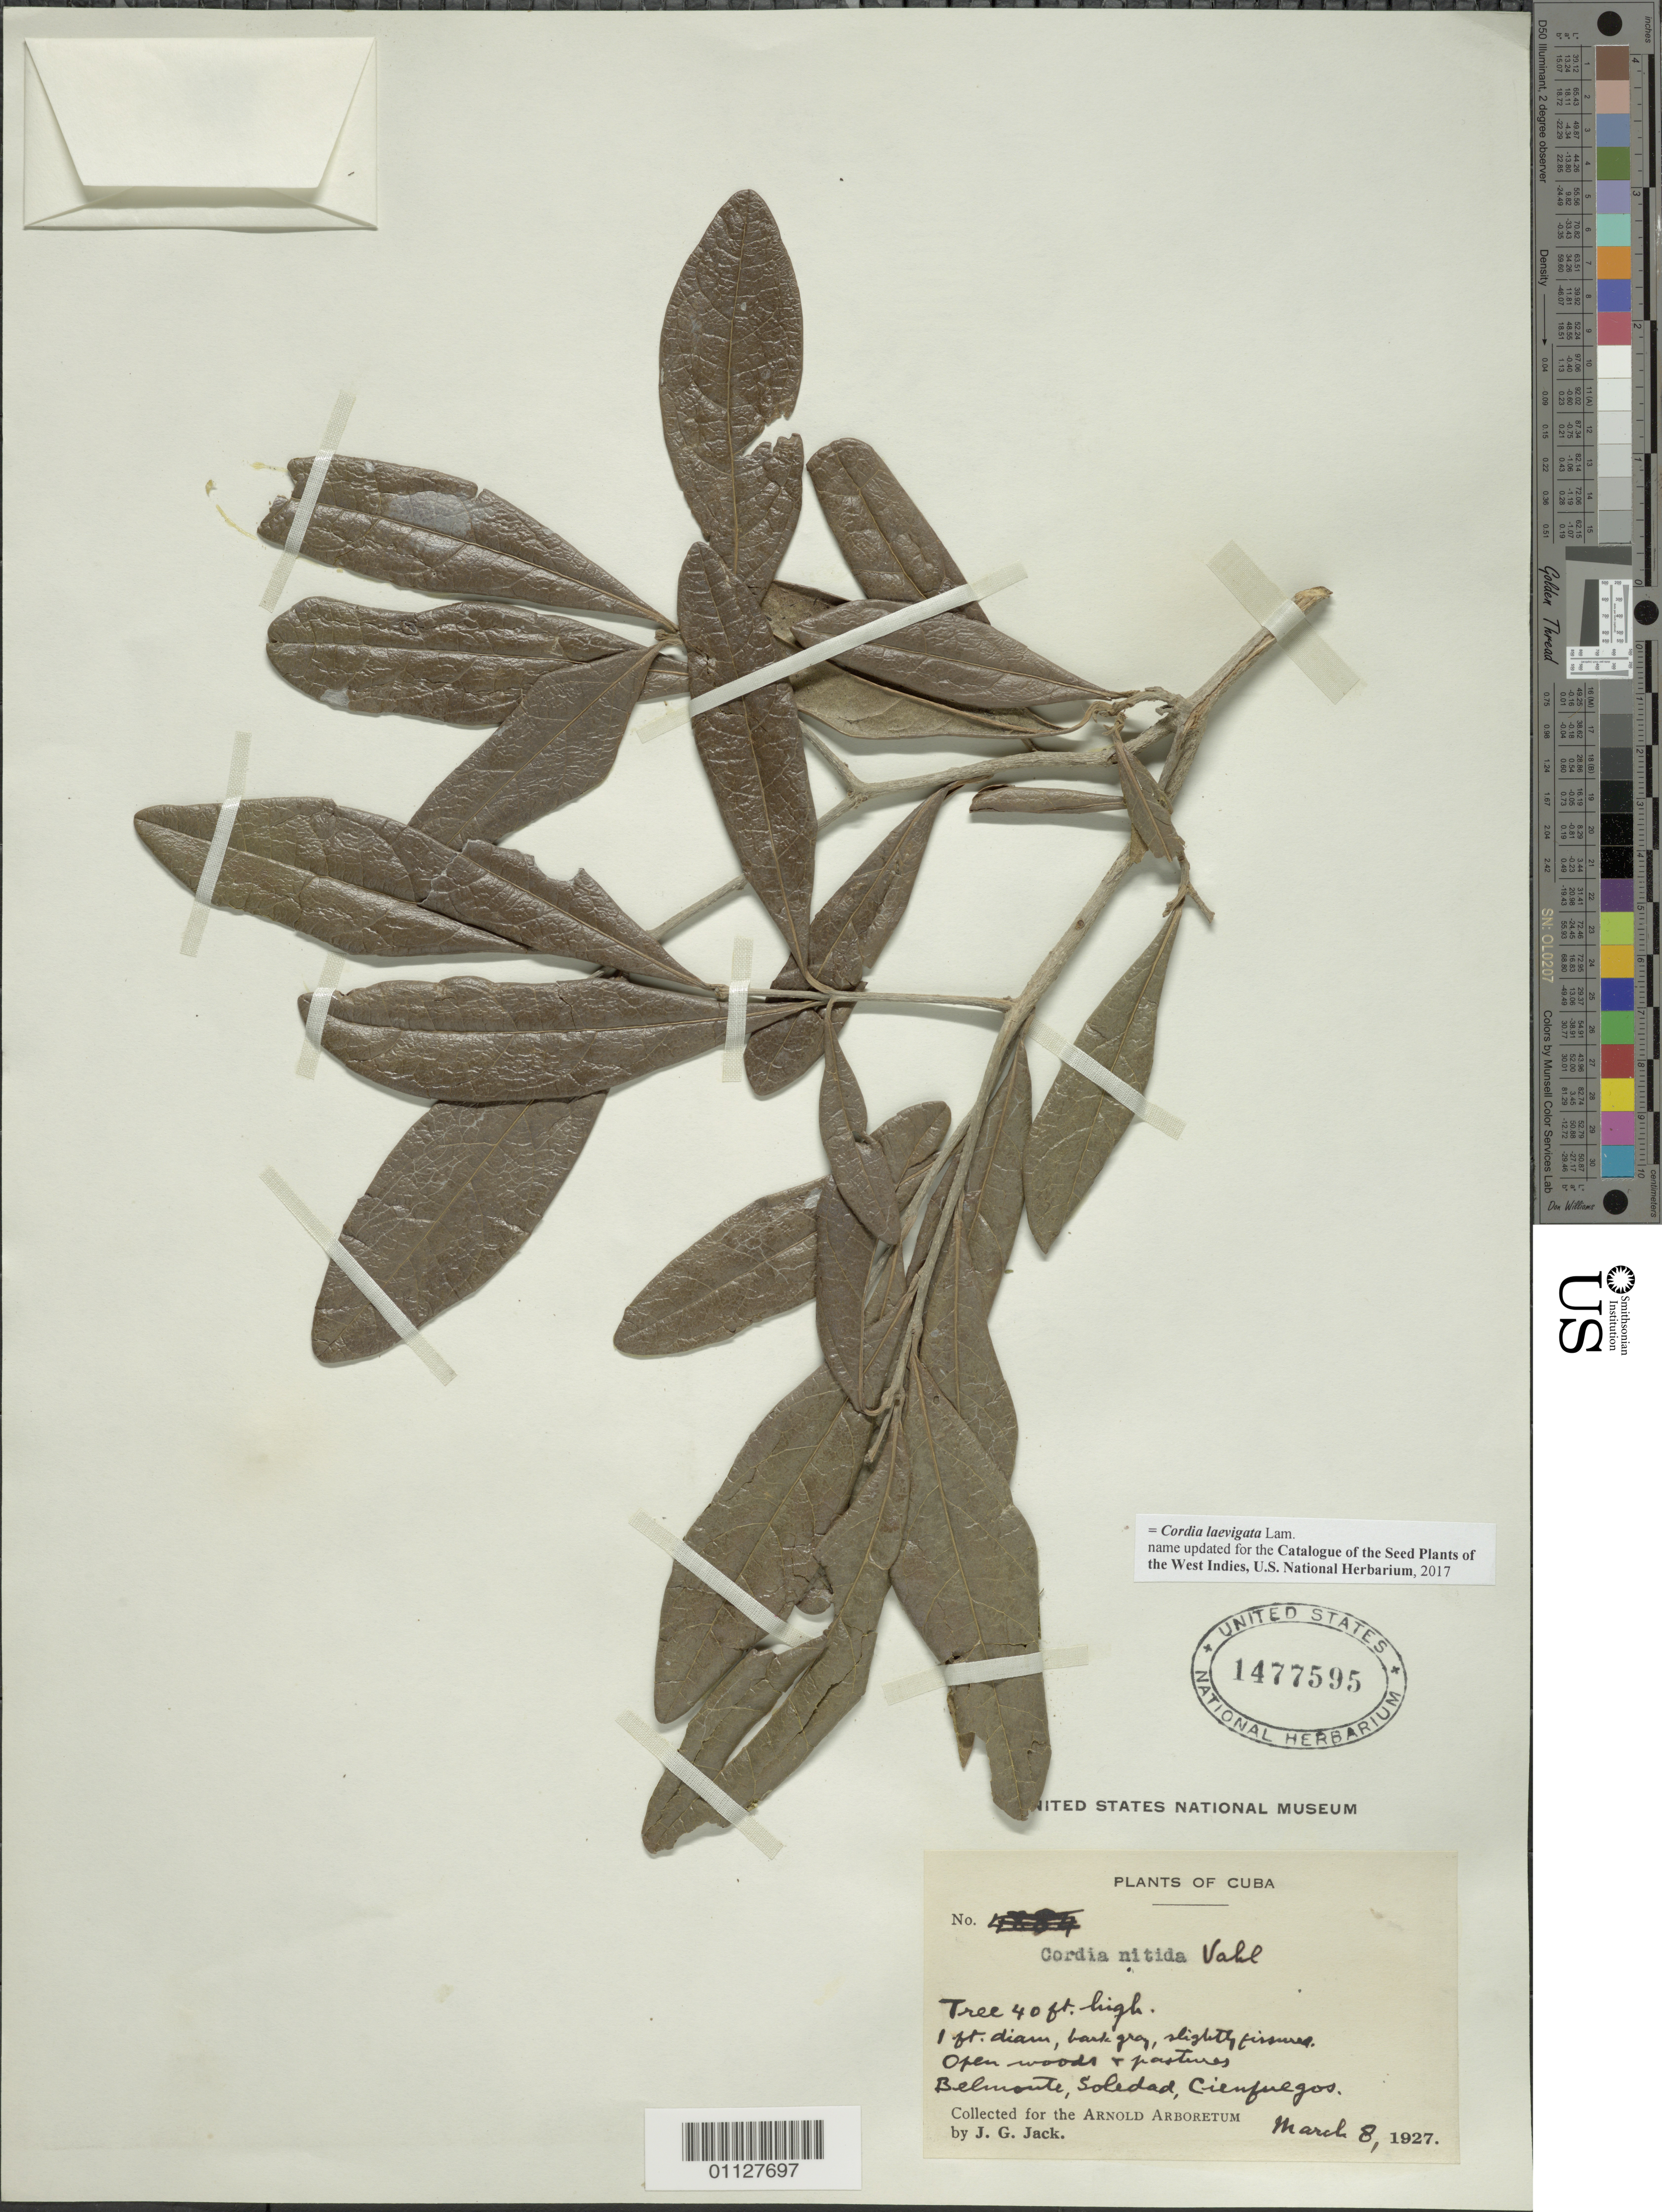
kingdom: Plantae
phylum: Tracheophyta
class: Magnoliopsida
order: Boraginales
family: Cordiaceae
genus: Cordia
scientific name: Cordia laevigata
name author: Lam.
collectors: J. G. Jack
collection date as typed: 08 Mar 1927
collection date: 1927-03-08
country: Cuba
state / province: Cienfuegos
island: Cuba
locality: Belmonte, Soledad Open woods + pastures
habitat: Open woods and pastures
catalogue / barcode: US 1477595